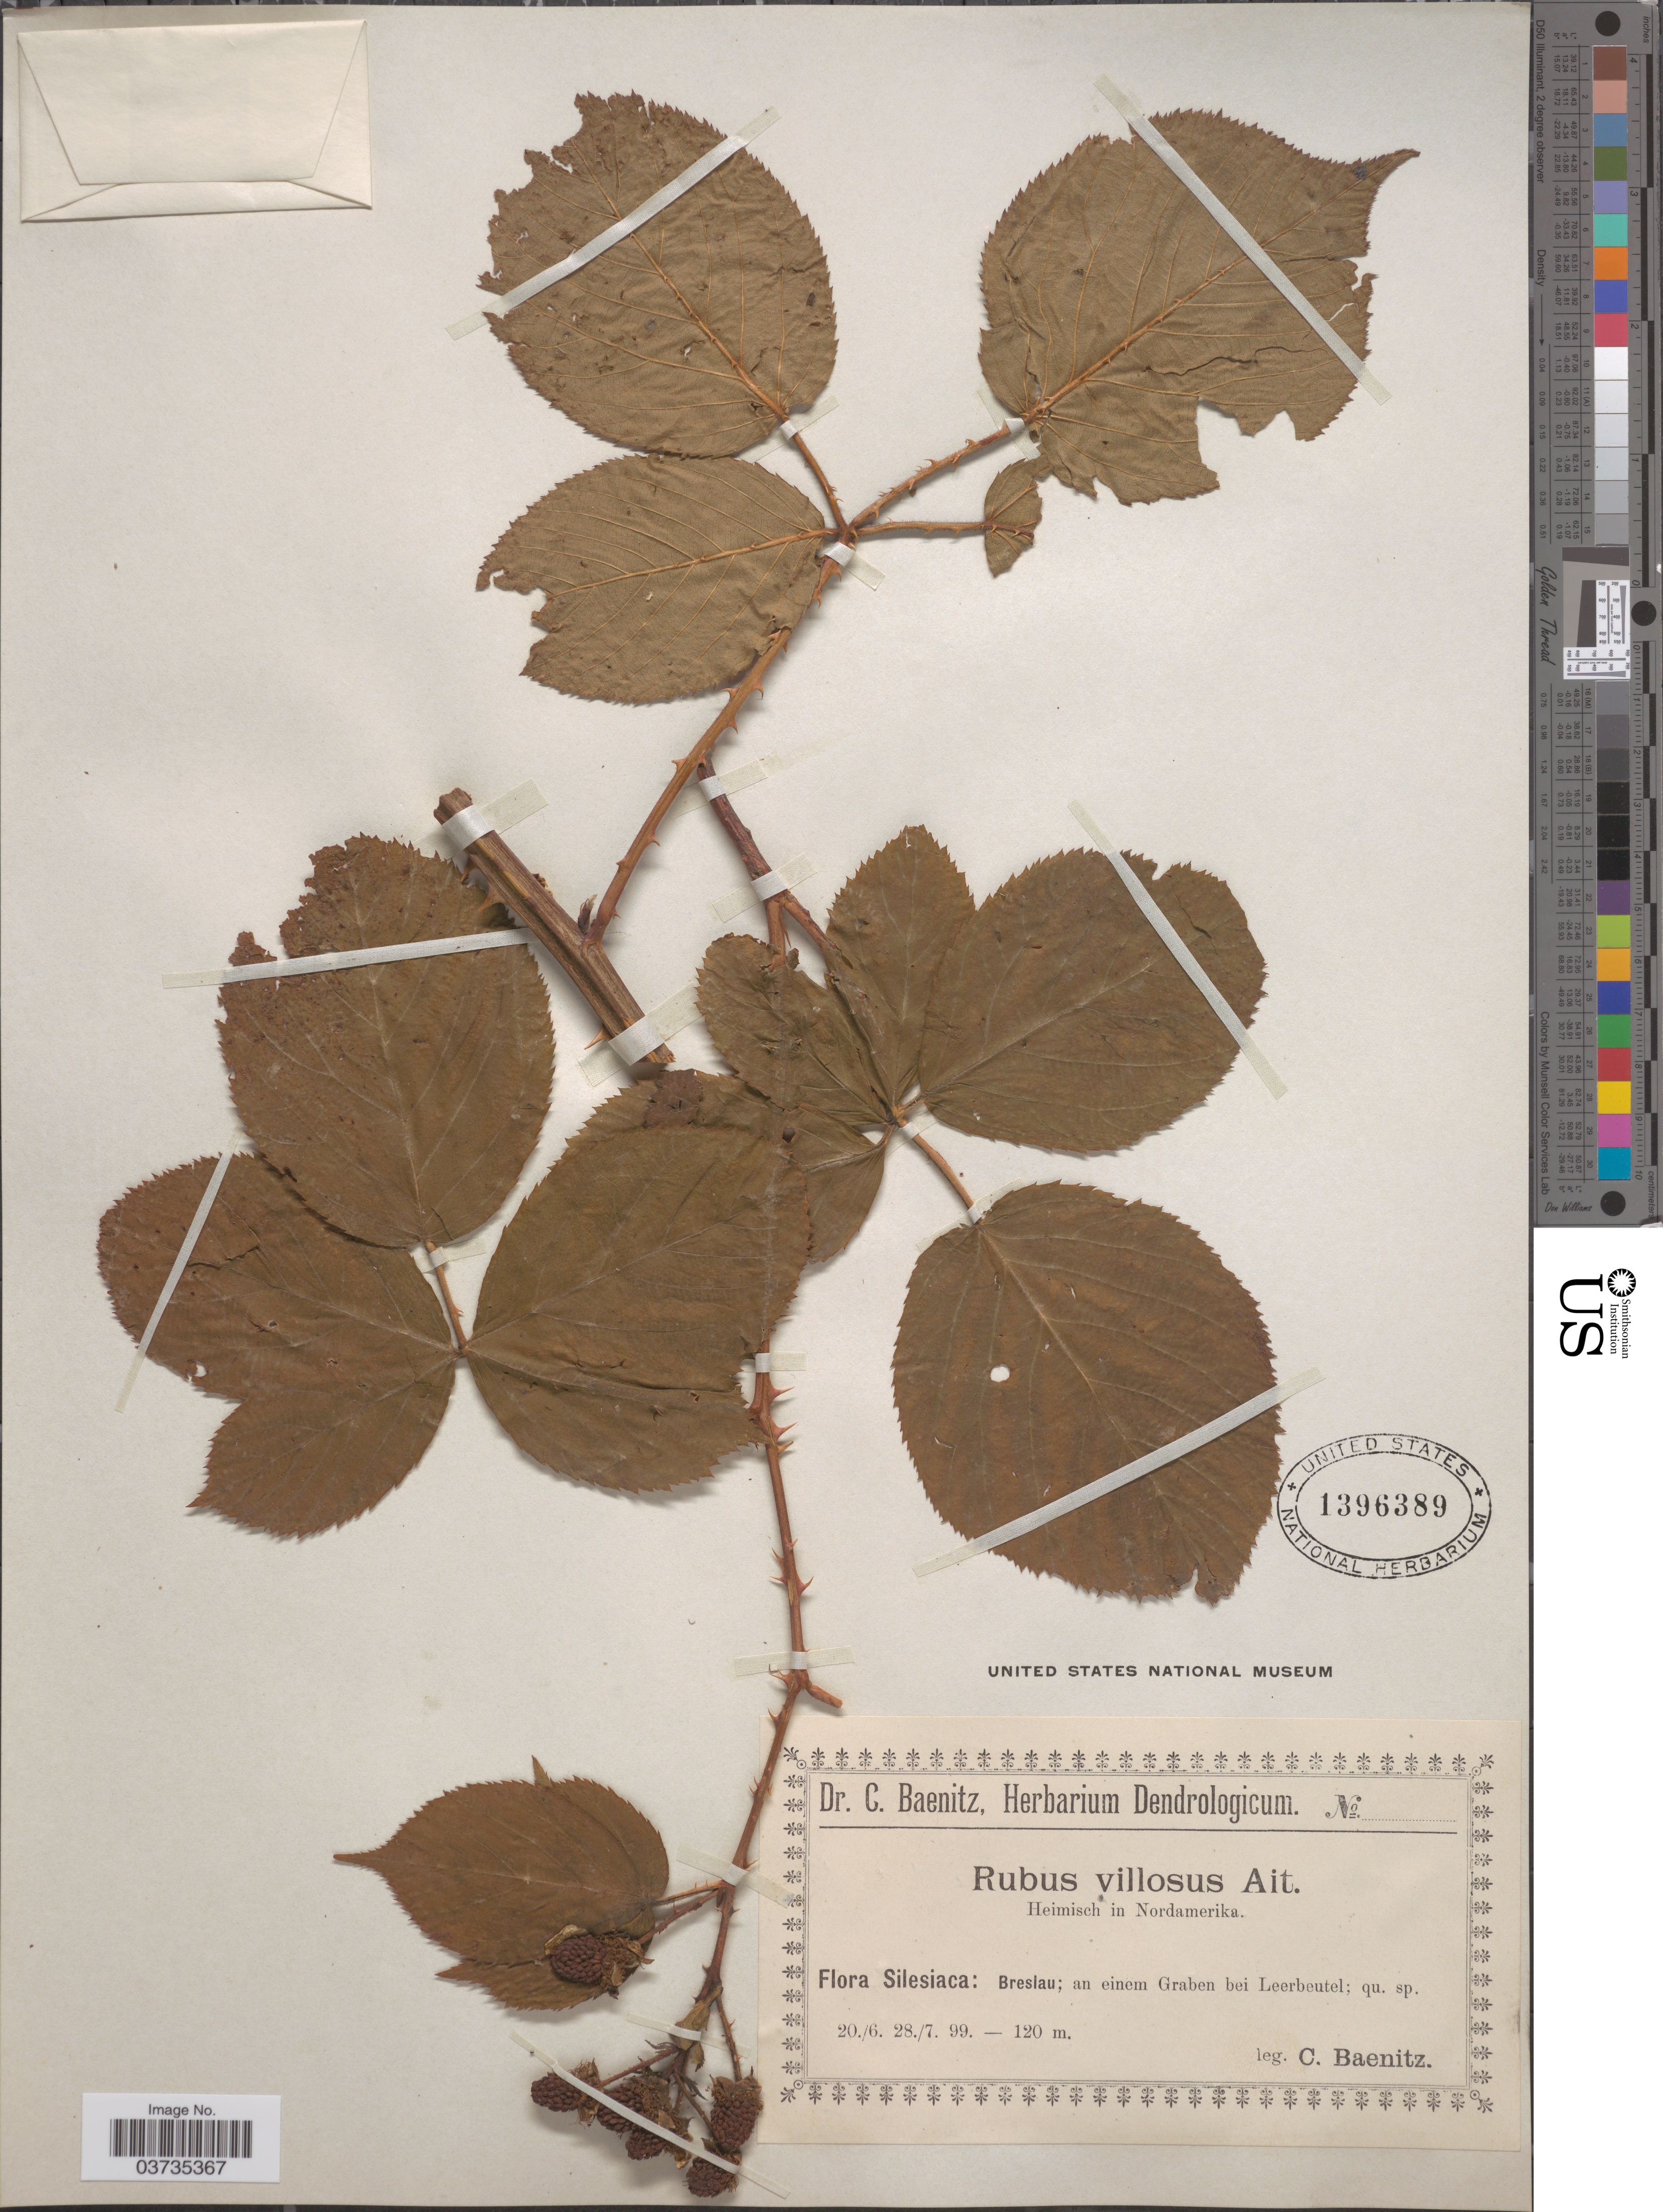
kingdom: Plantae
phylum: Tracheophyta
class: Magnoliopsida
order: Rosales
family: Rosaceae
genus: Rubus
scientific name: Rubus villosus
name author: Thunb.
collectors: C. G. Baenitz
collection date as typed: Transcribed d/m/y: 20/6/99 to 28/7/99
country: Poland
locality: Silesiaca: Breslau; an einem Graben bei Leerbeutel.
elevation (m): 120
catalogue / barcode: US 1396389